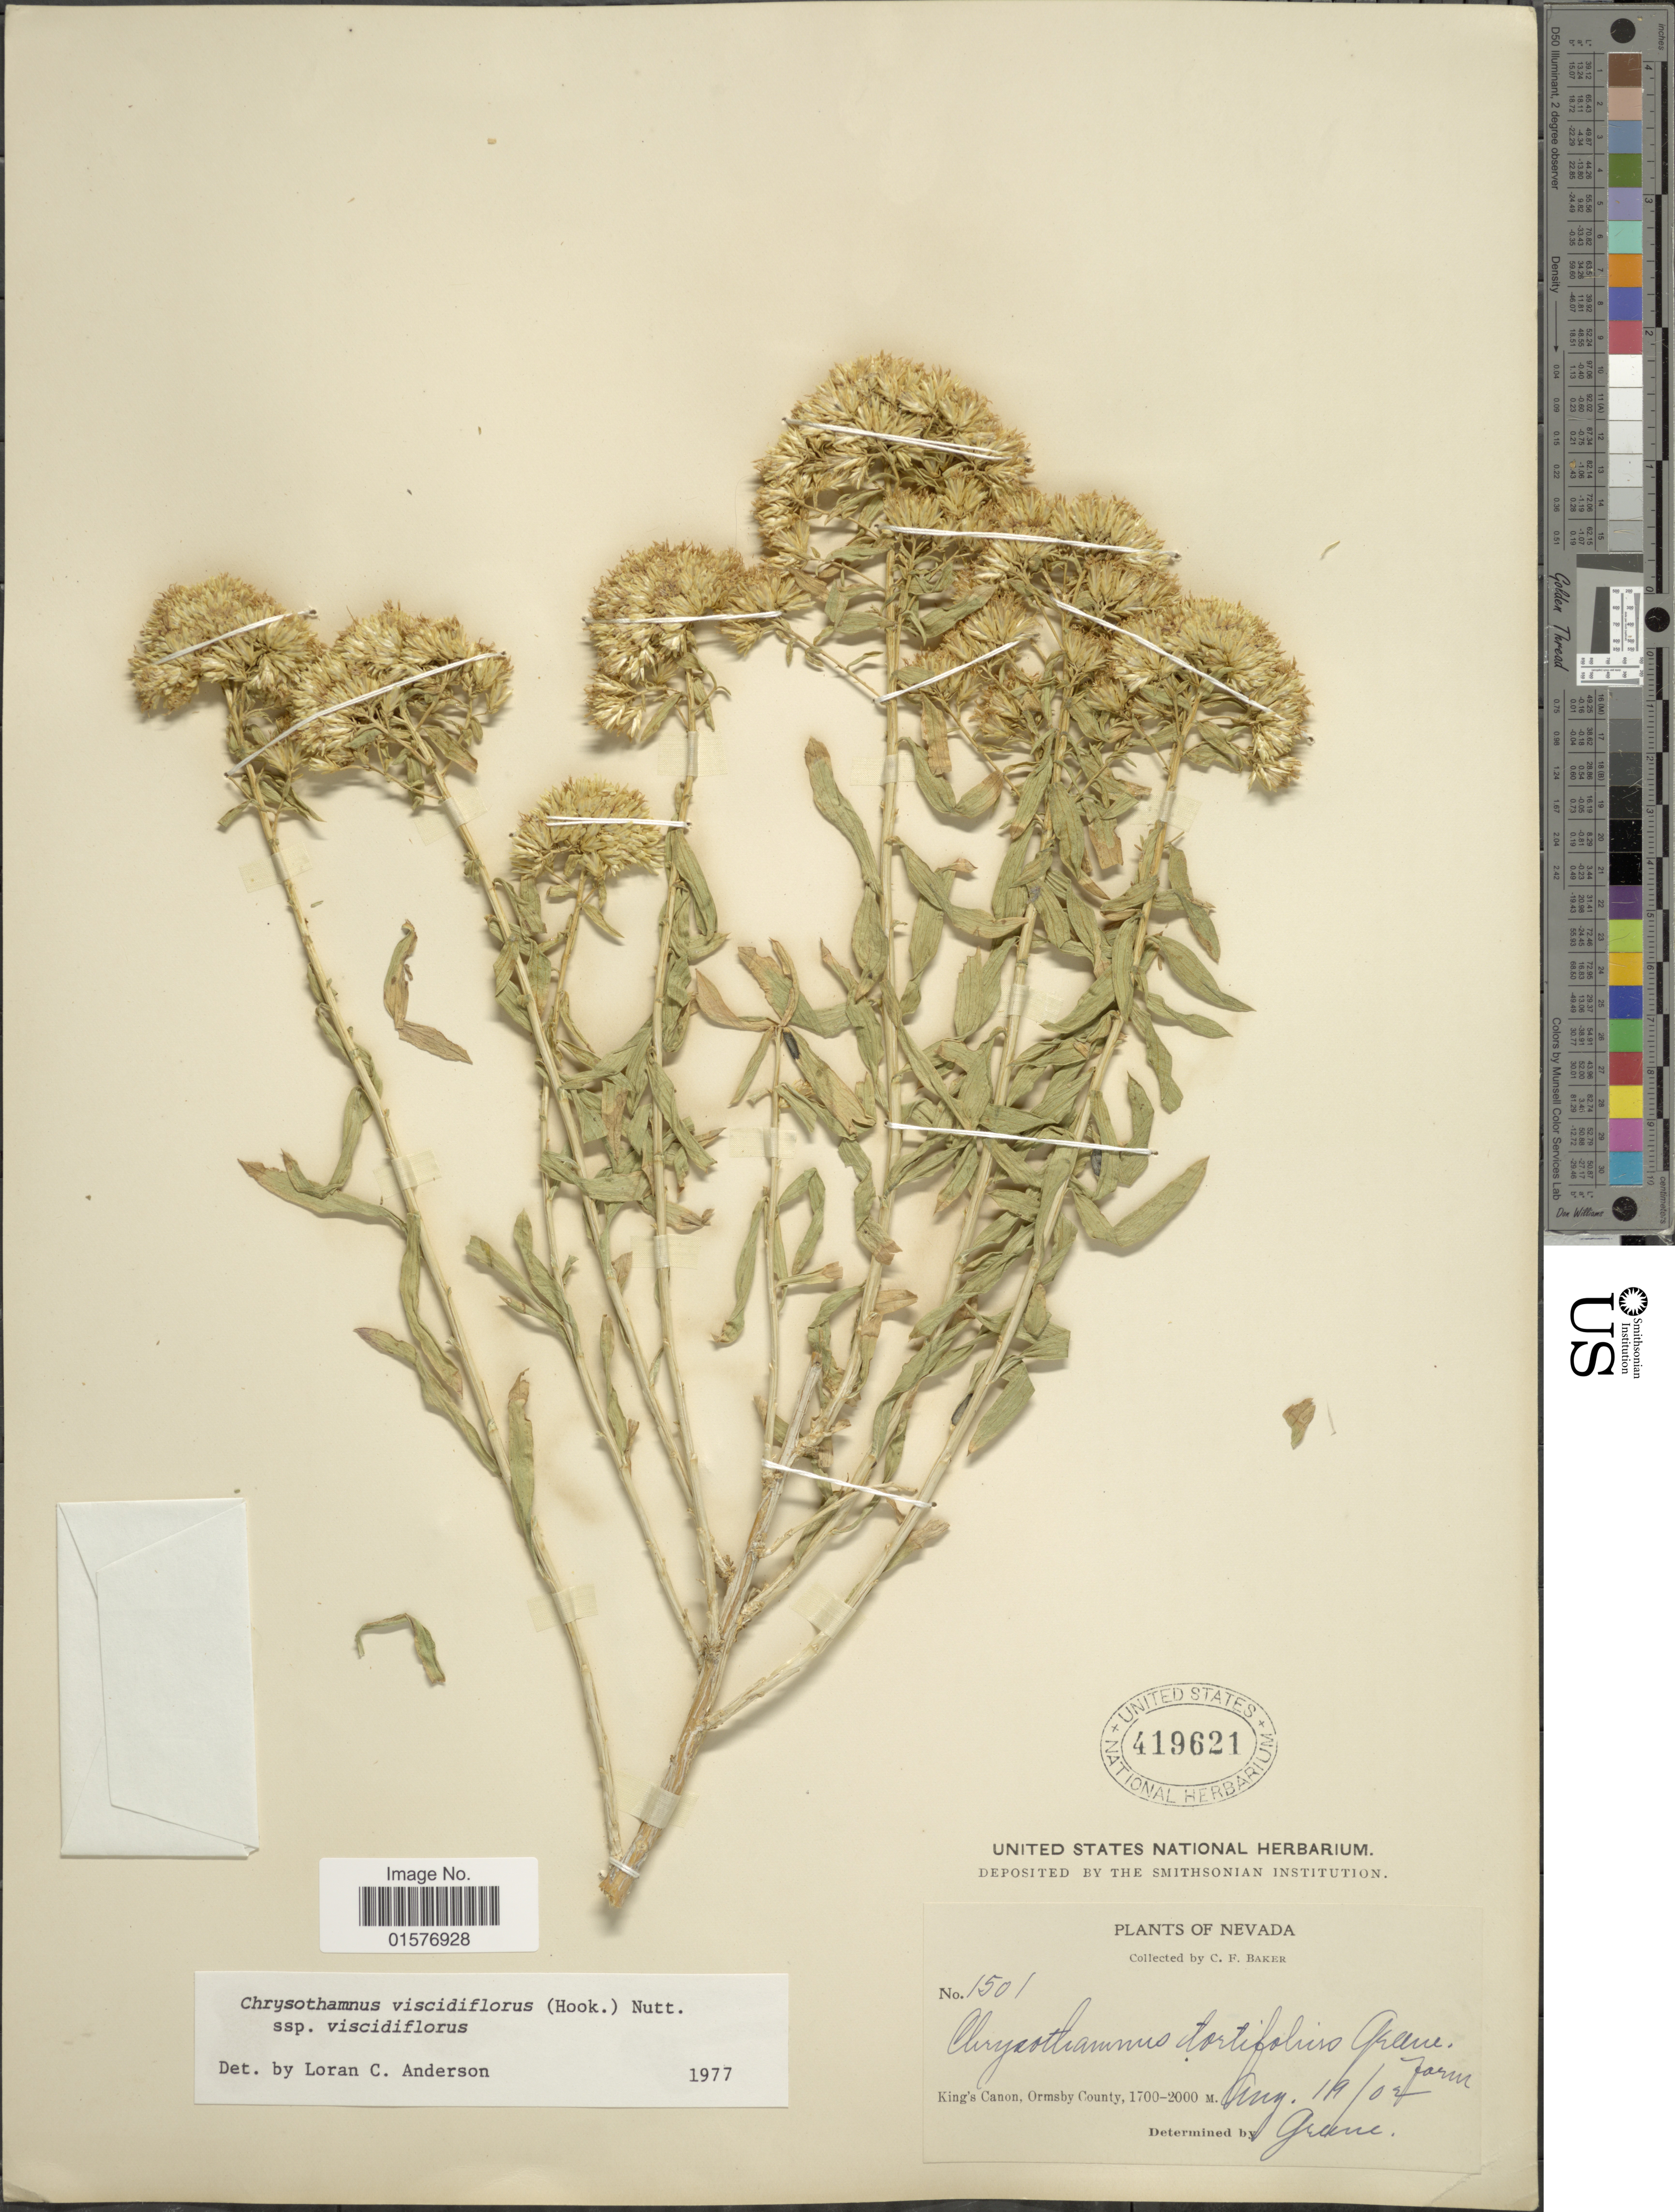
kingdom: Plantae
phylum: Tracheophyta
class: Magnoliopsida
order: Asterales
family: Asteraceae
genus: Chrysothamnus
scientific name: Chrysothamnus viscidiflorus subsp. viscidiflorus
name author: (Hook.) Nutt.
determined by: Urbatsch, Lowell E., Curator (LSU), Louisiana State University (UNITED STATES)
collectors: C. F. Baker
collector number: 1501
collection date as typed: Transcribed d/m/y: 19/8/2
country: United States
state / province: Nevada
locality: King's Canon, Ormsby County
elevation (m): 1700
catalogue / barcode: US 419621